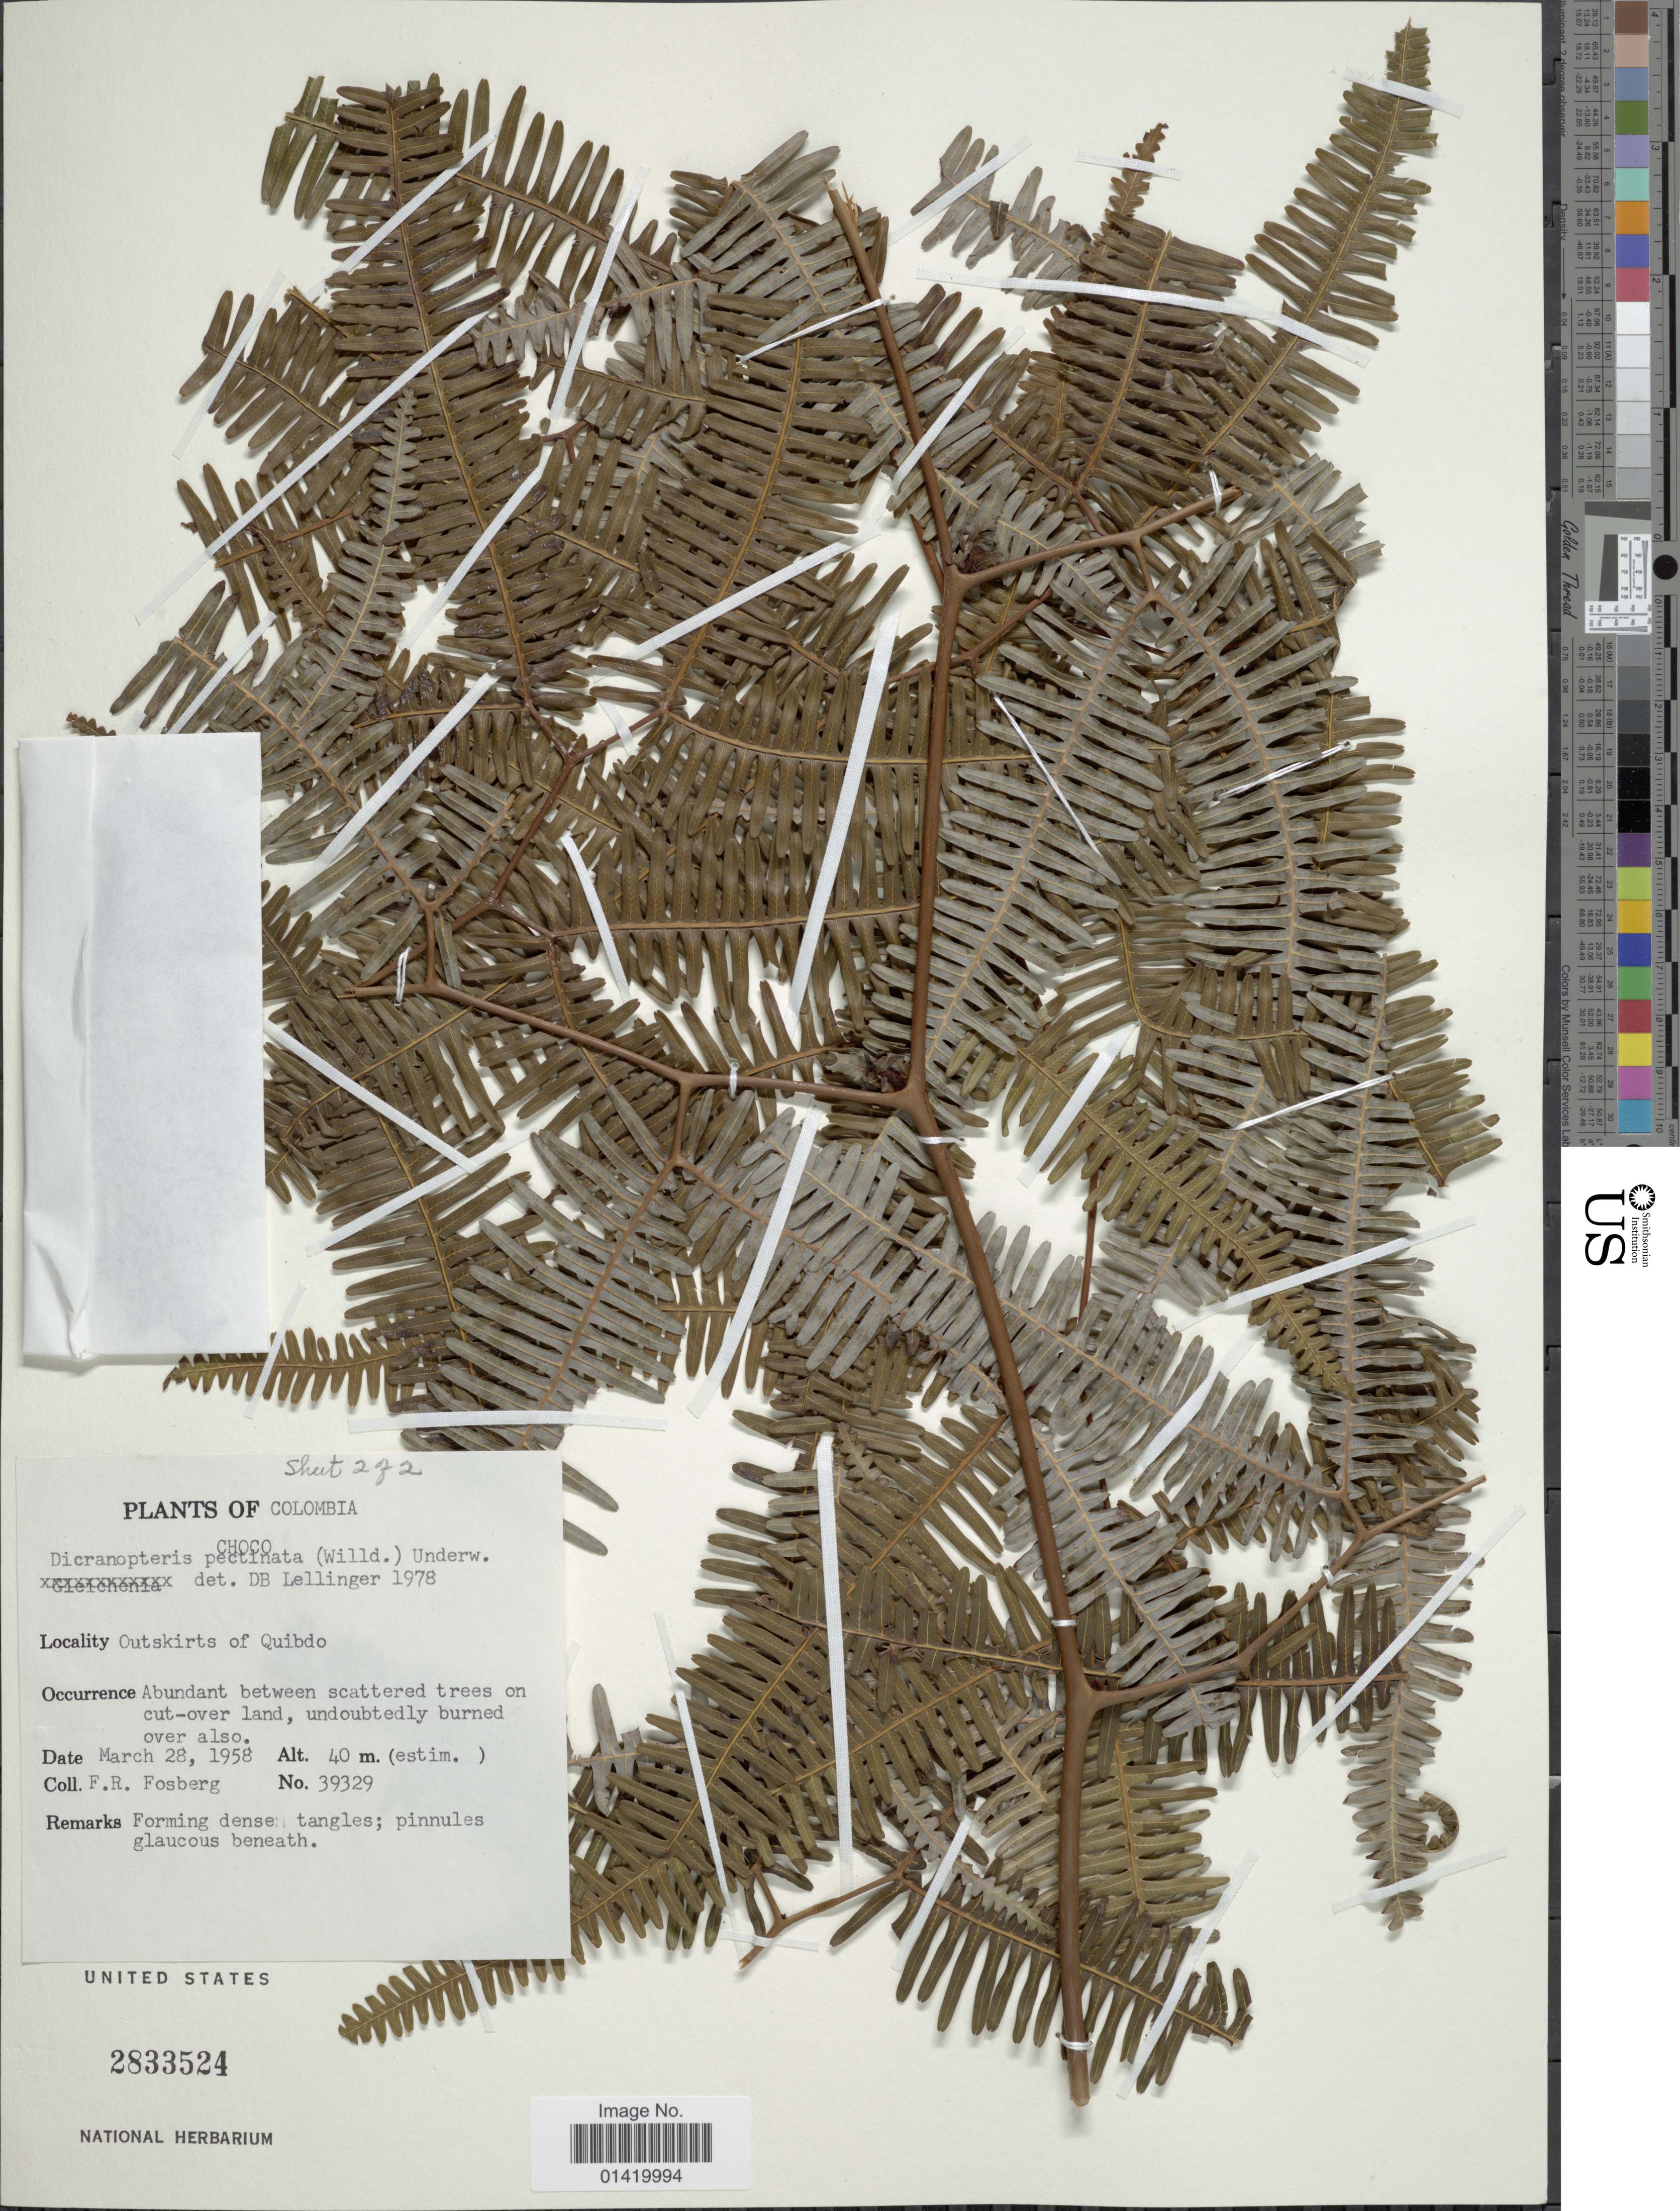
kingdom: Plantae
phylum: Tracheophyta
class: Polypodiopsida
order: Gleicheniales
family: Gleicheniaceae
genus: Gleichenella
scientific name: Gleichenella pectinata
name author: (Willd.) Ching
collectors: F. R. Fosberg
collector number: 39329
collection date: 1958-03-28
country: Colombia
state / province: Chocó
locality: Outskirts of Quibdo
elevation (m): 40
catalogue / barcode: US 2833524